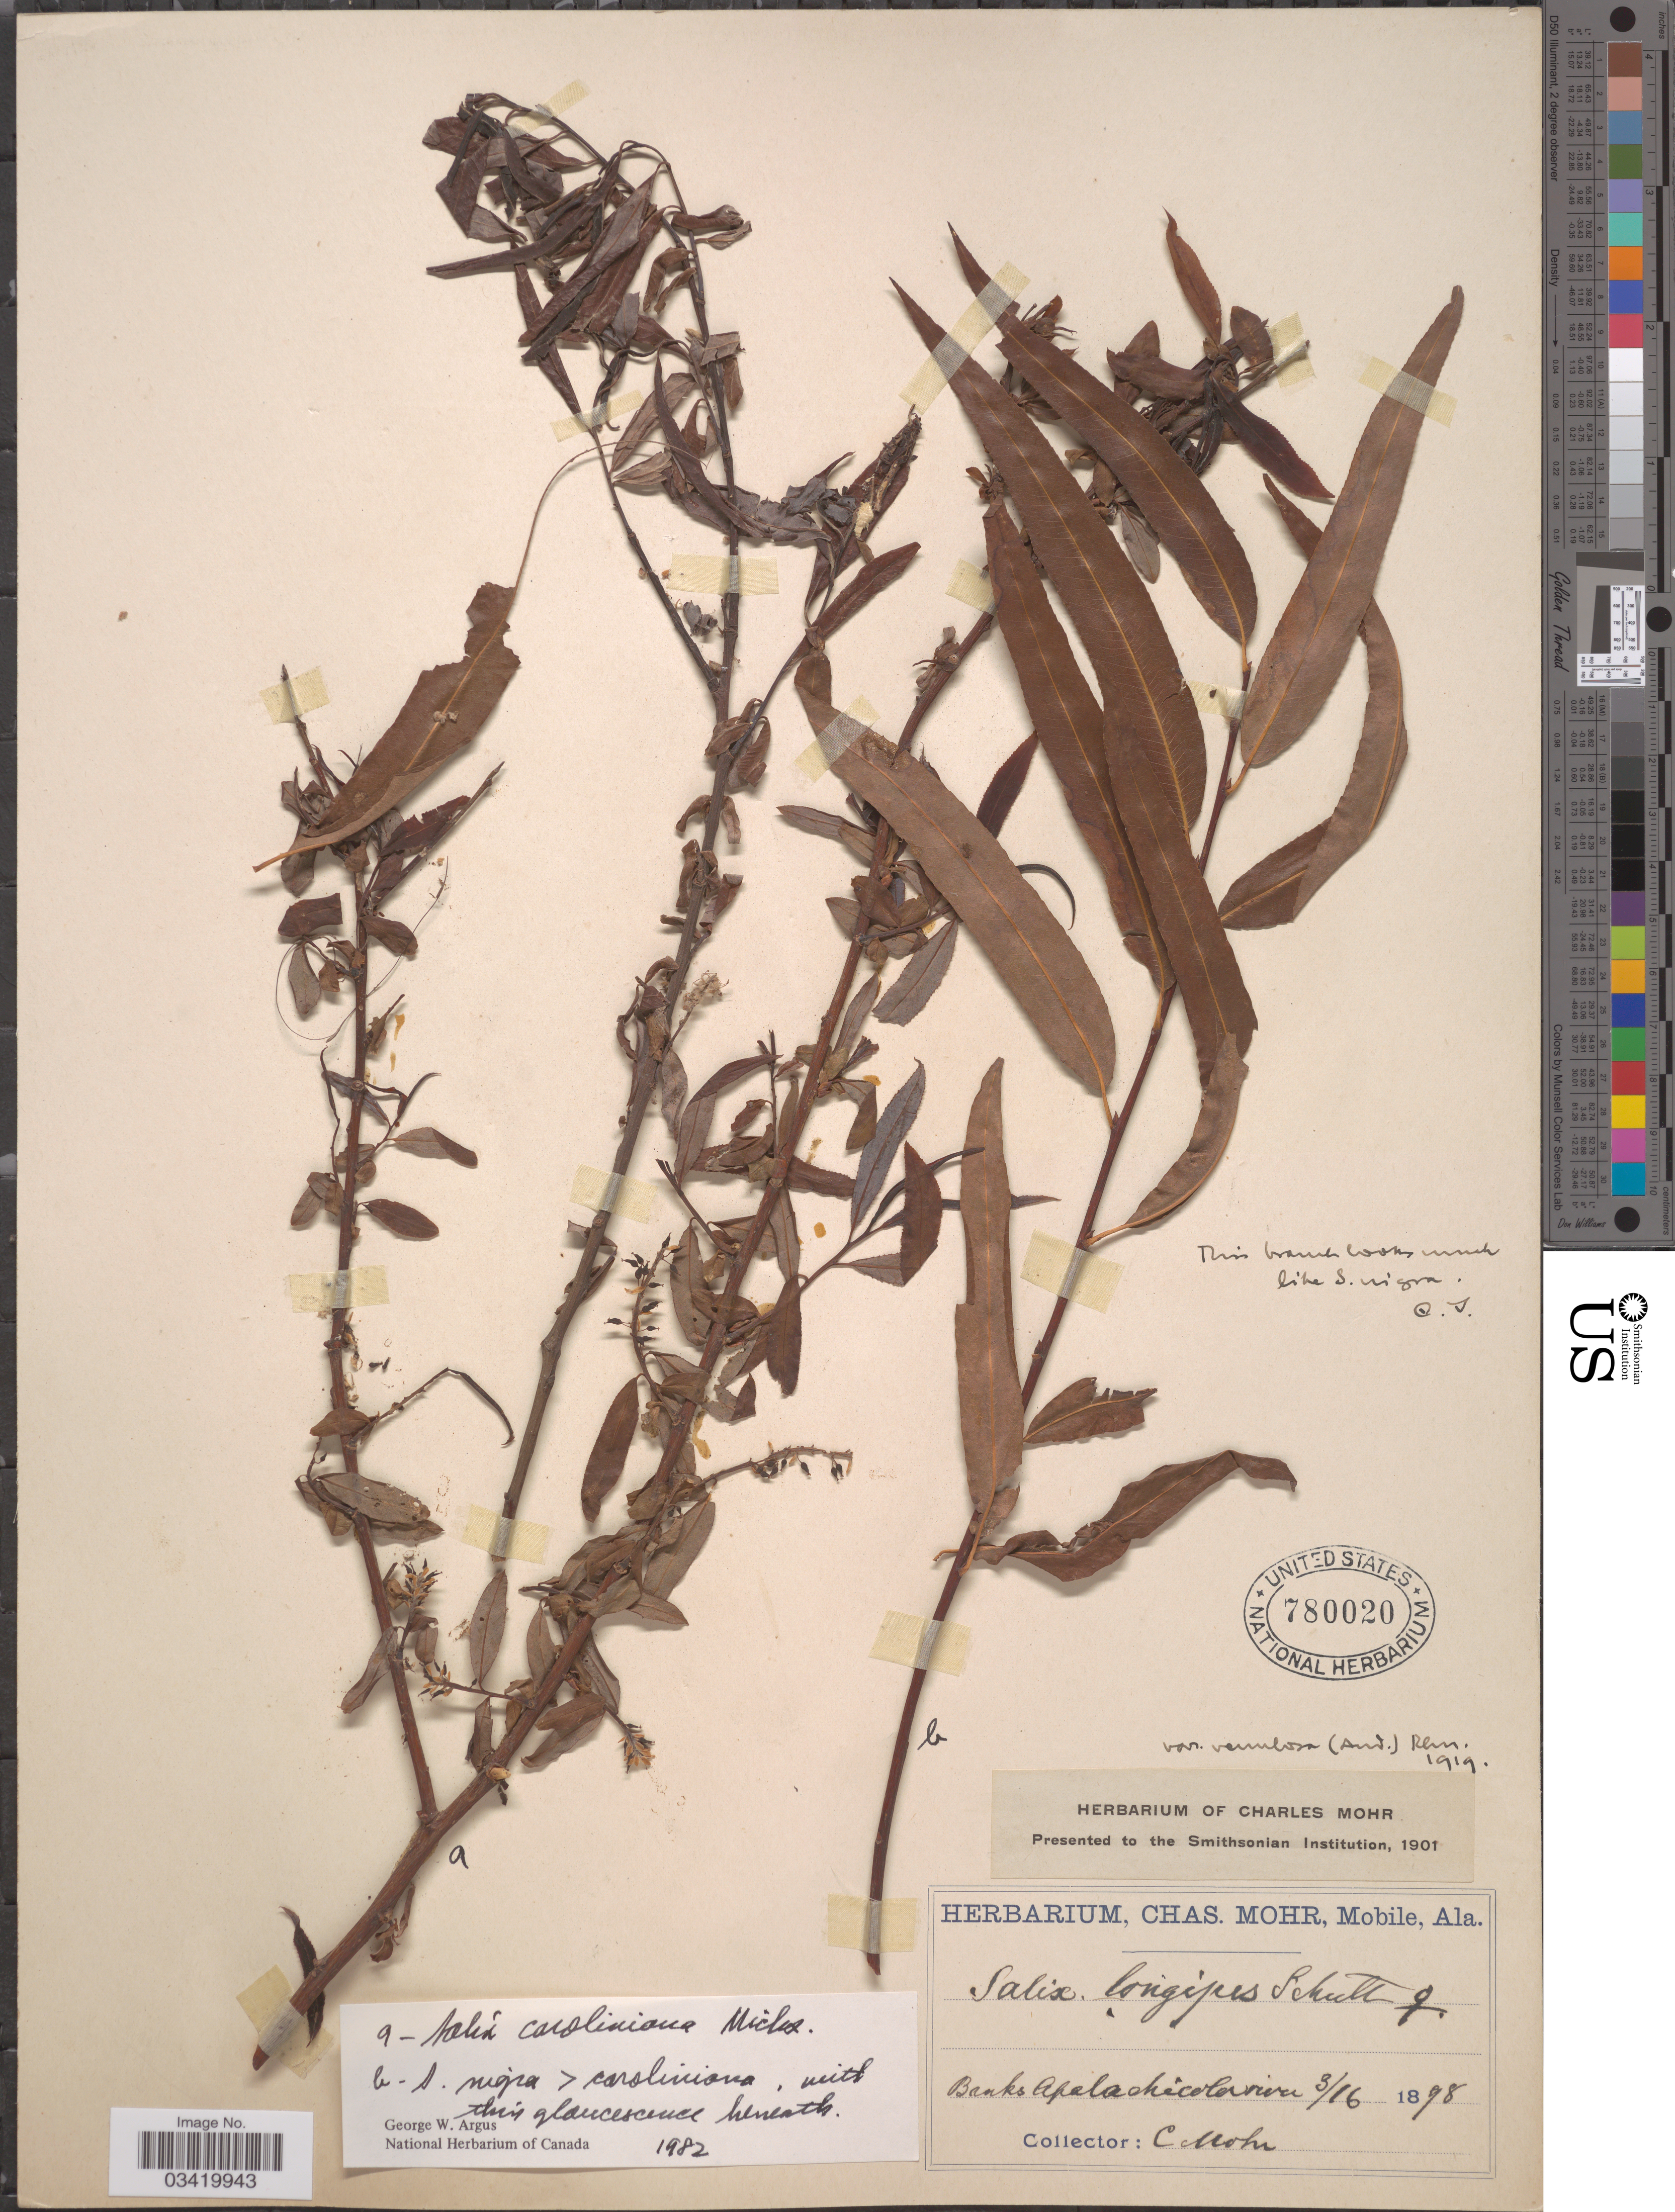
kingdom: Plantae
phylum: Tracheophyta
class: Magnoliopsida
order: Malpighiales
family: Salicaceae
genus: Salix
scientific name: Salix caroliniana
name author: Michx.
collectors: Mohr, C. T. (herbarium)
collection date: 1898-03-16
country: United States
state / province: Florida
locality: Banks Apalachicola river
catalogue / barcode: US 780020